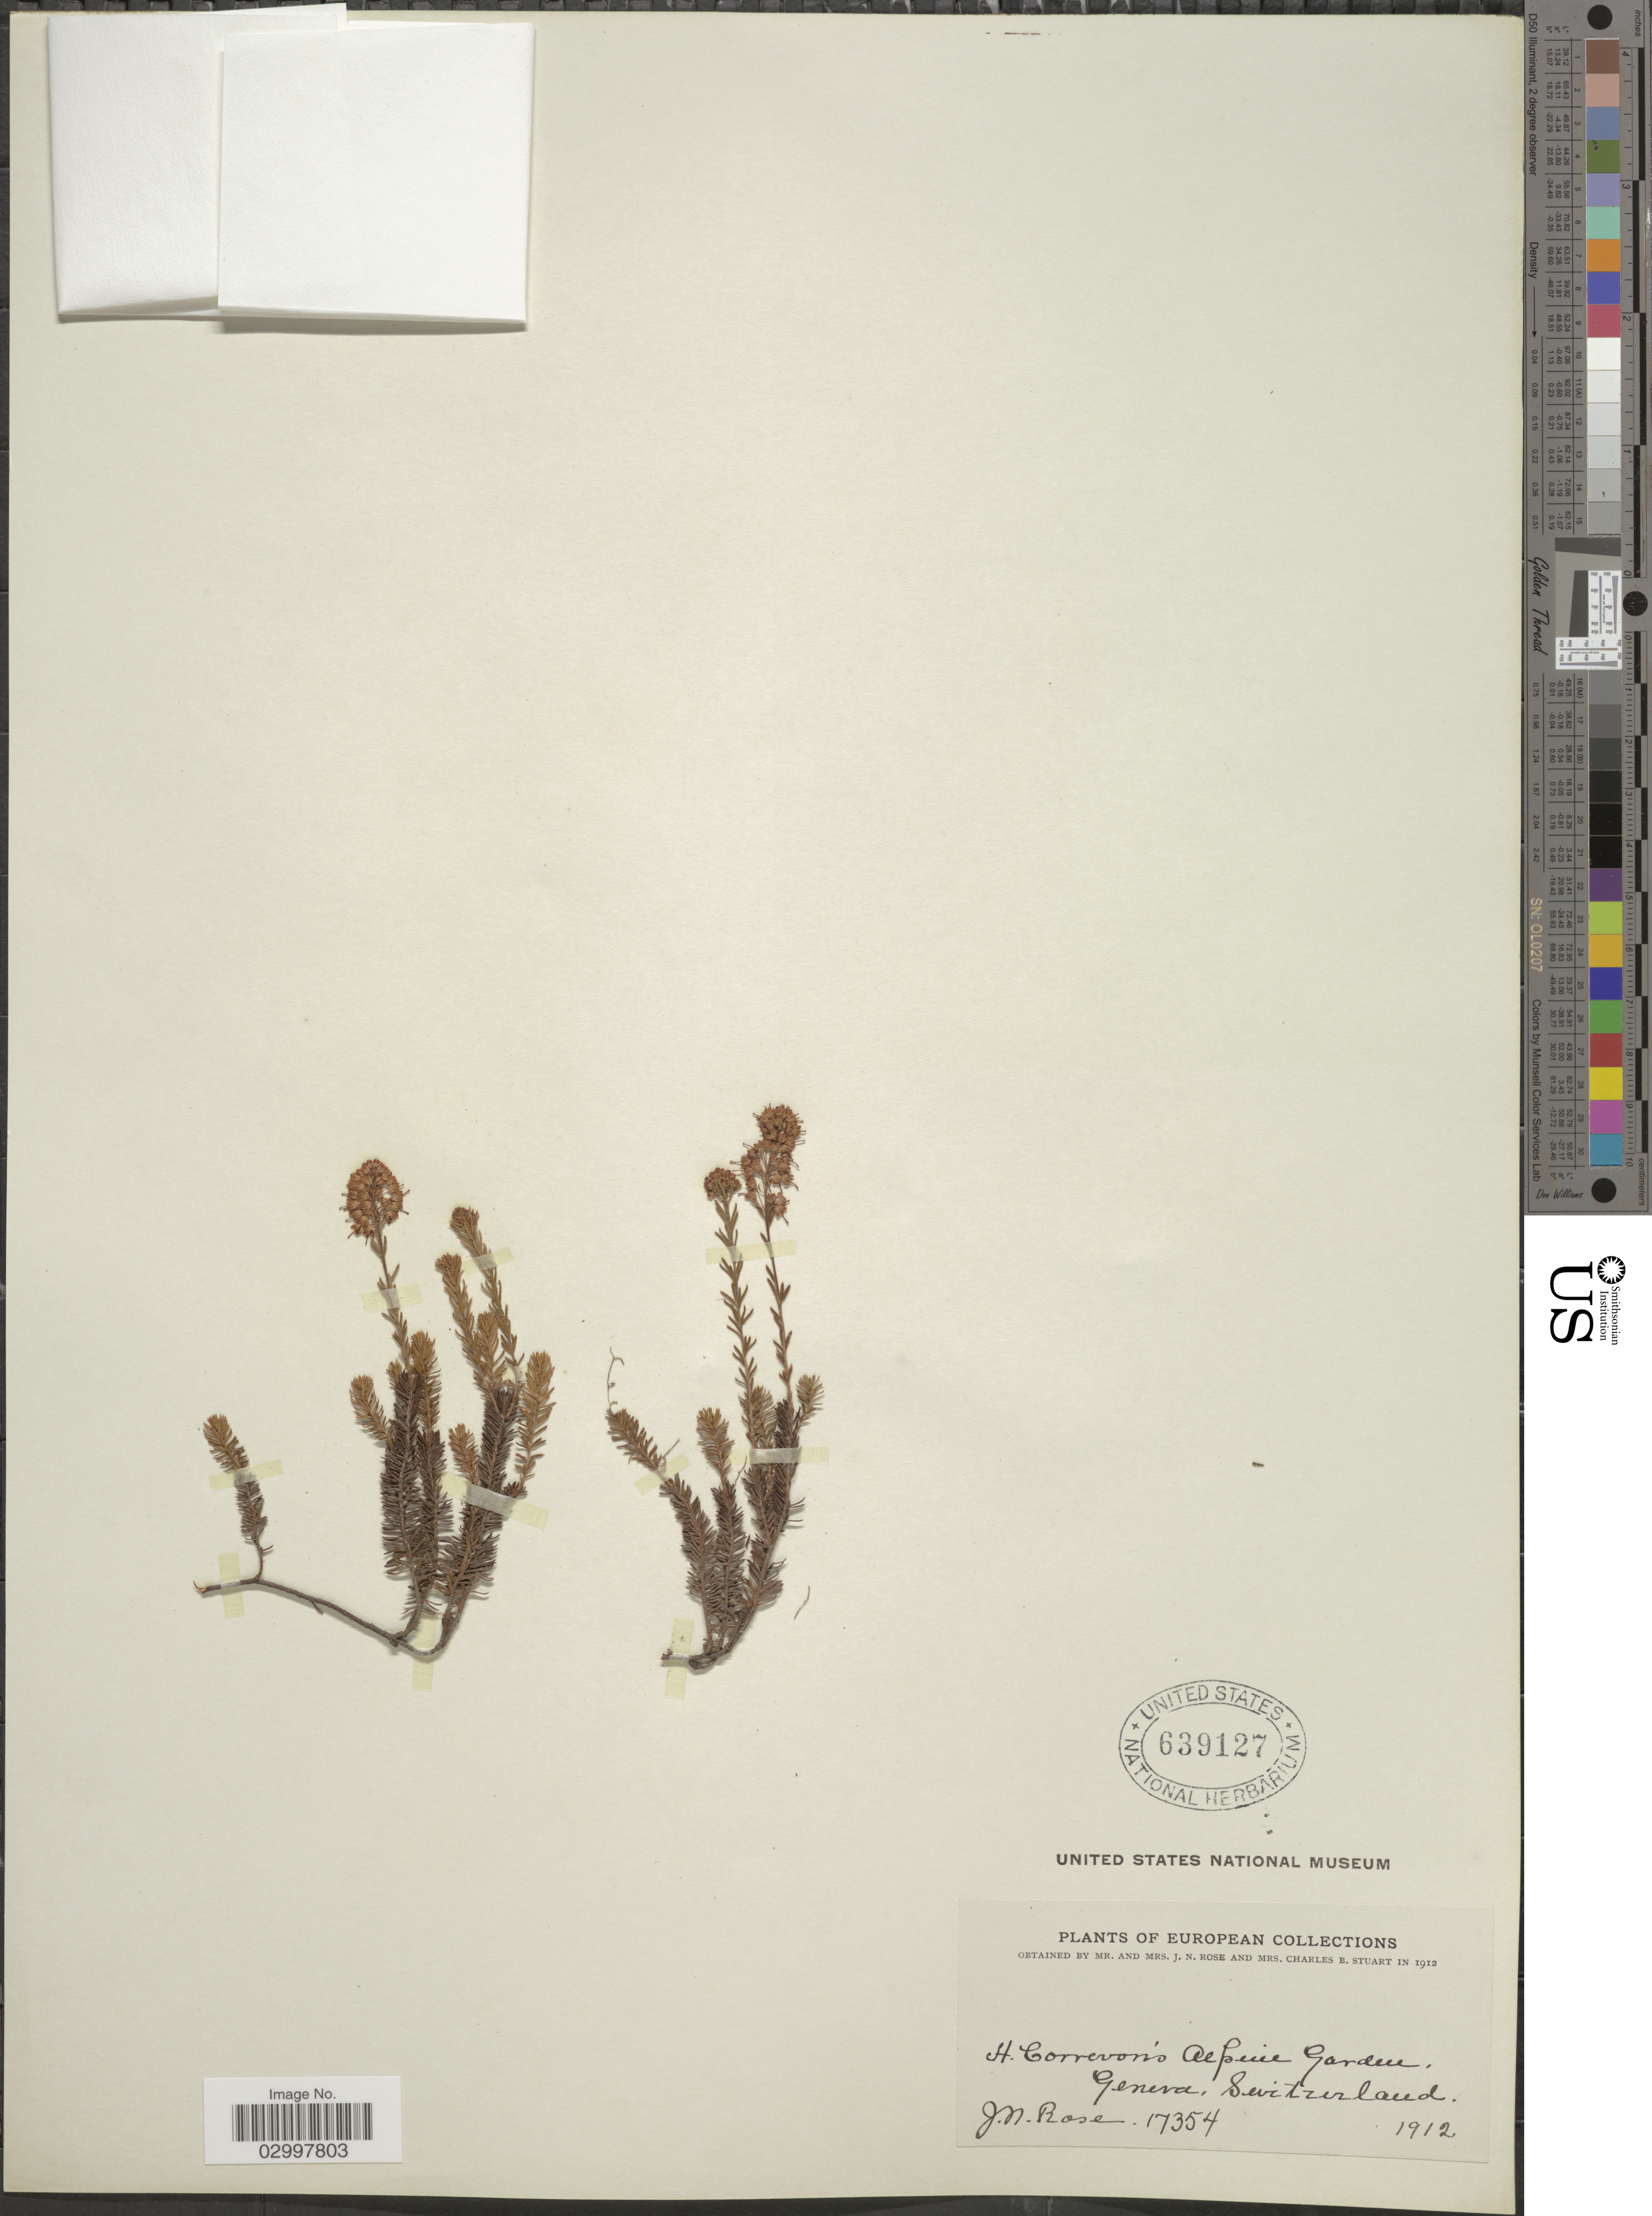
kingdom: Plantae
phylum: Tracheophyta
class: Magnoliopsida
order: Ericales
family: Ericaceae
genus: Erica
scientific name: Erica sp.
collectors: J. N. Rose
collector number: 17354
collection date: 1912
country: Switzerland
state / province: Genève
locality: H. Correvon's Alpine Garden.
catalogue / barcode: US 639127